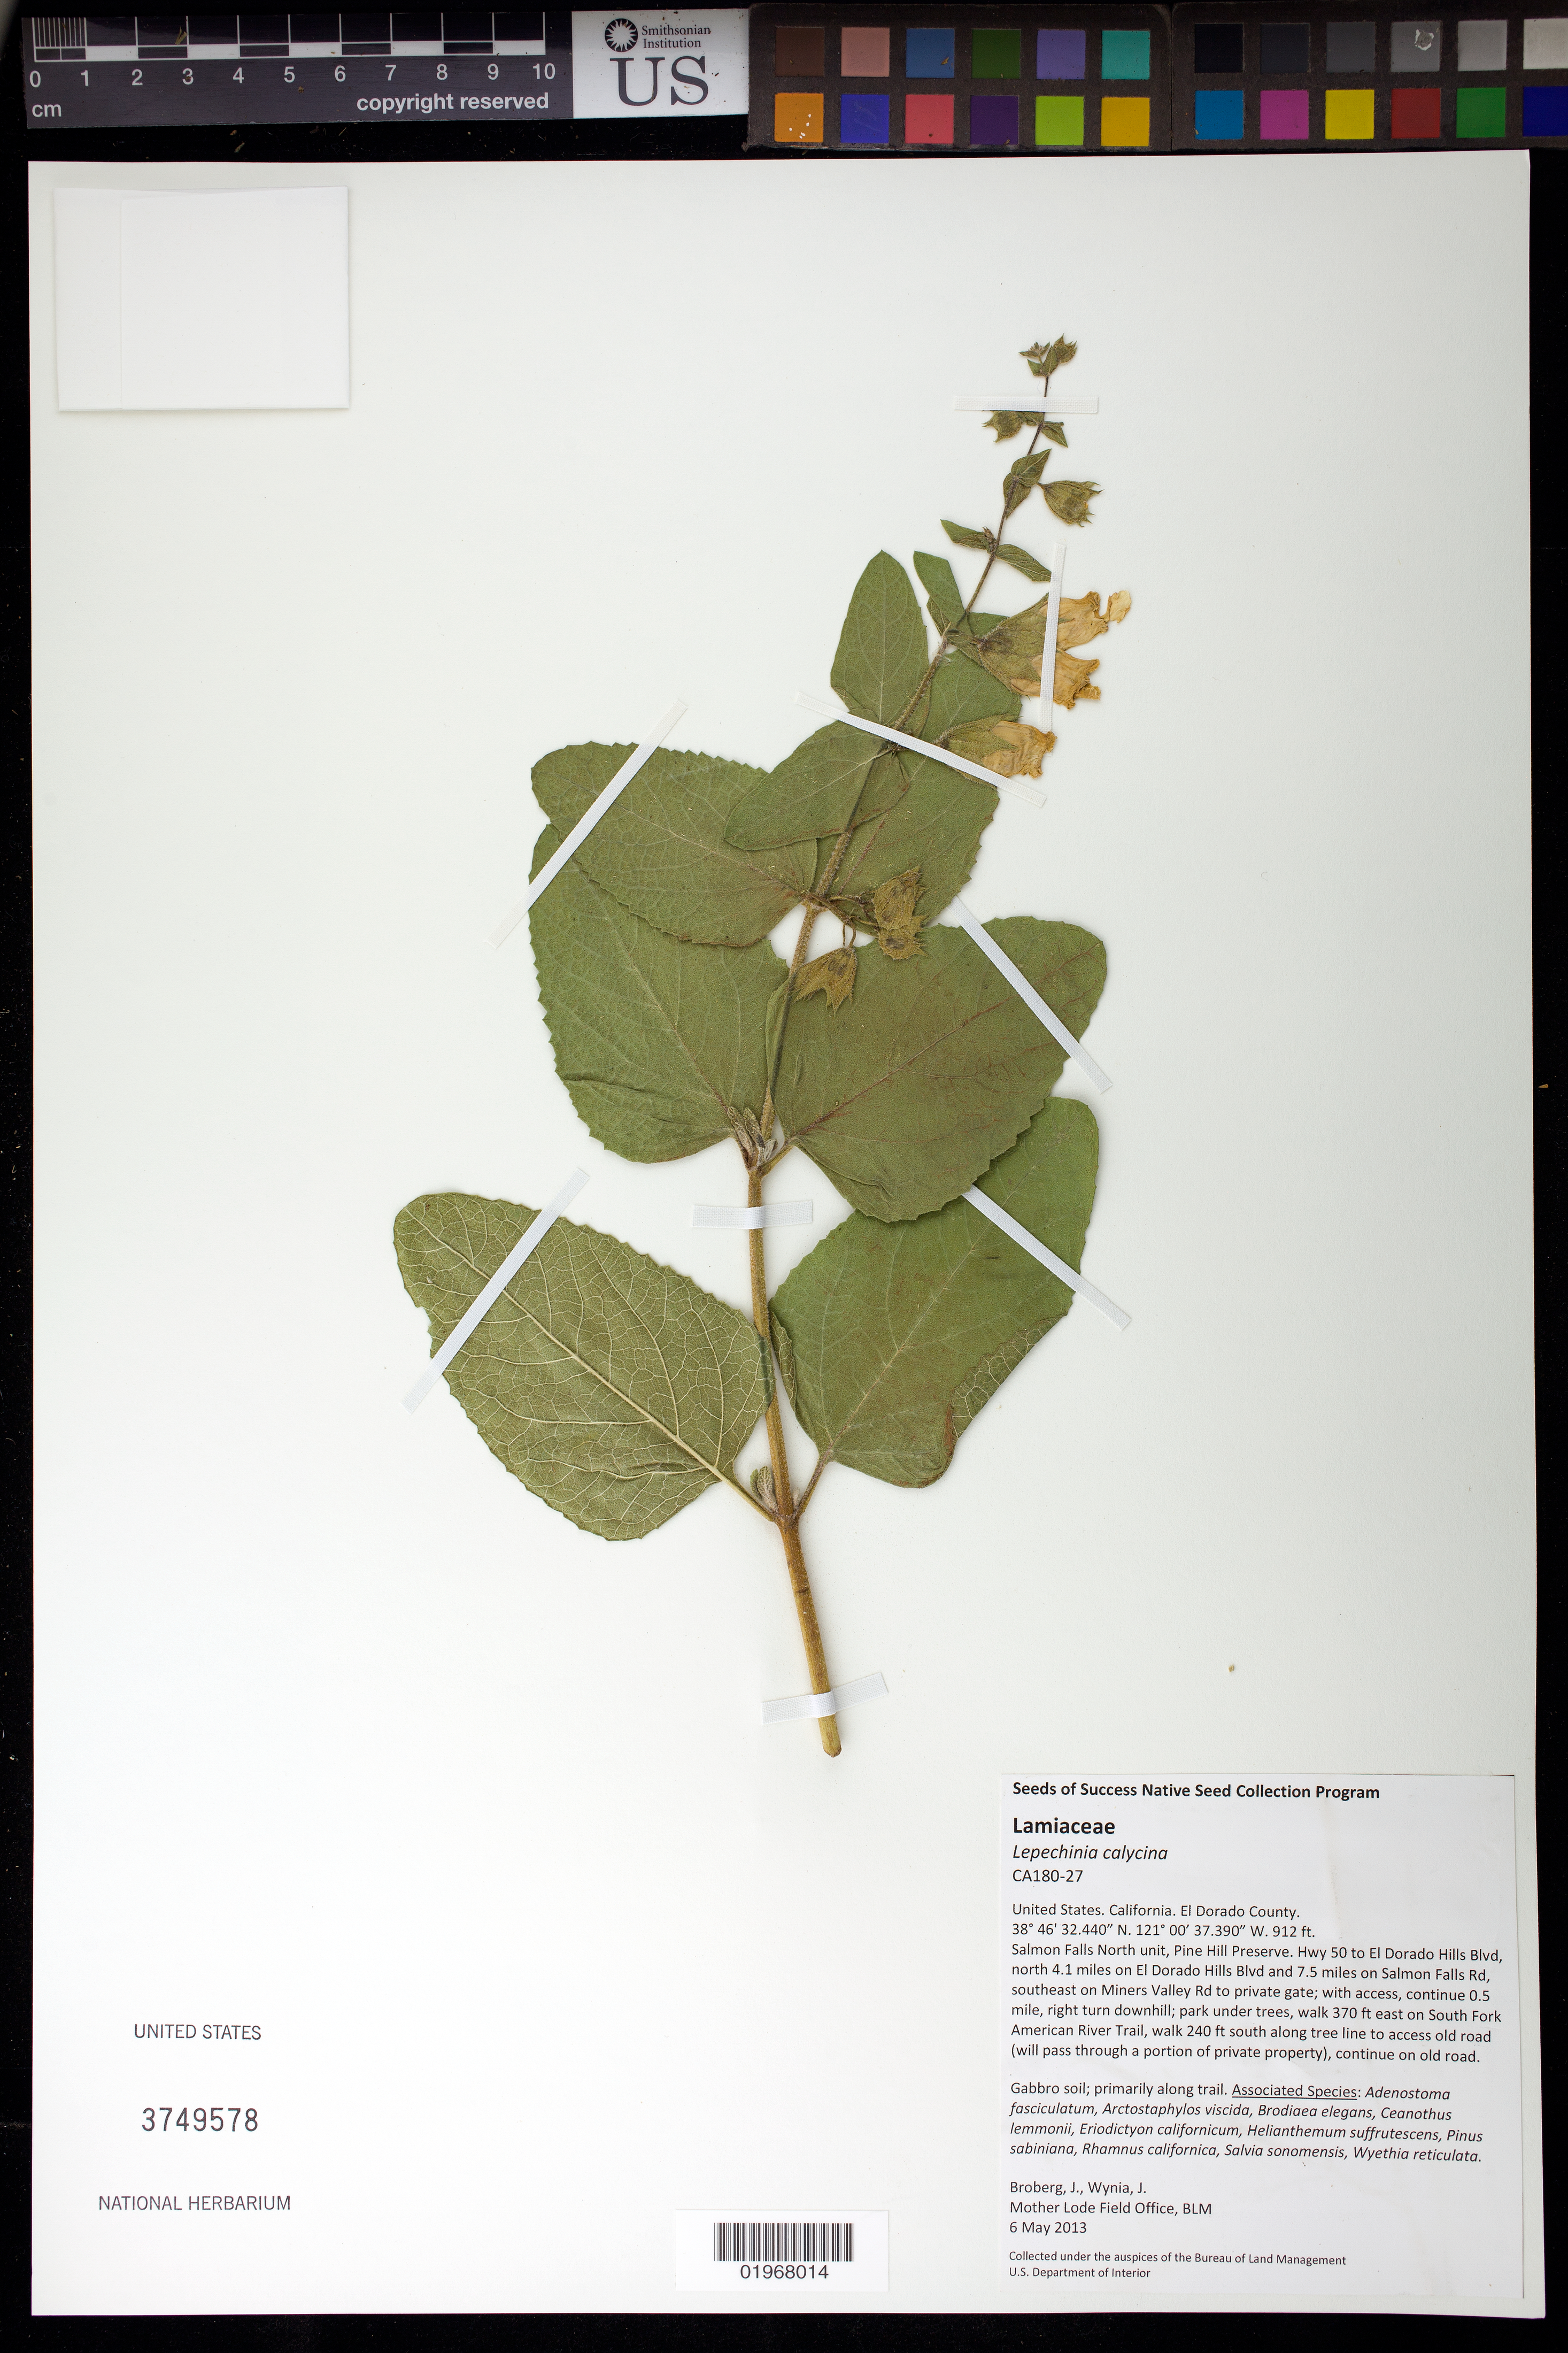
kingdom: Plantae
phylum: Tracheophyta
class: Magnoliopsida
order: Lamiales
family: Lamiaceae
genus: Lepechinia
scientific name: Lepechinia calycina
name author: (Benth.) Epling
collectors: J. Broberg & J. Wynia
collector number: CA180-27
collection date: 2013-05-06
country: United States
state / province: California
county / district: El Dorado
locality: Salmon Falls North unit, Pine Hill Preserve.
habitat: Gabbro soil. With Pinus sabiniana, Rhamnus californica, Salvia sonomensis, ect.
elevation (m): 278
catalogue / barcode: US 3749578